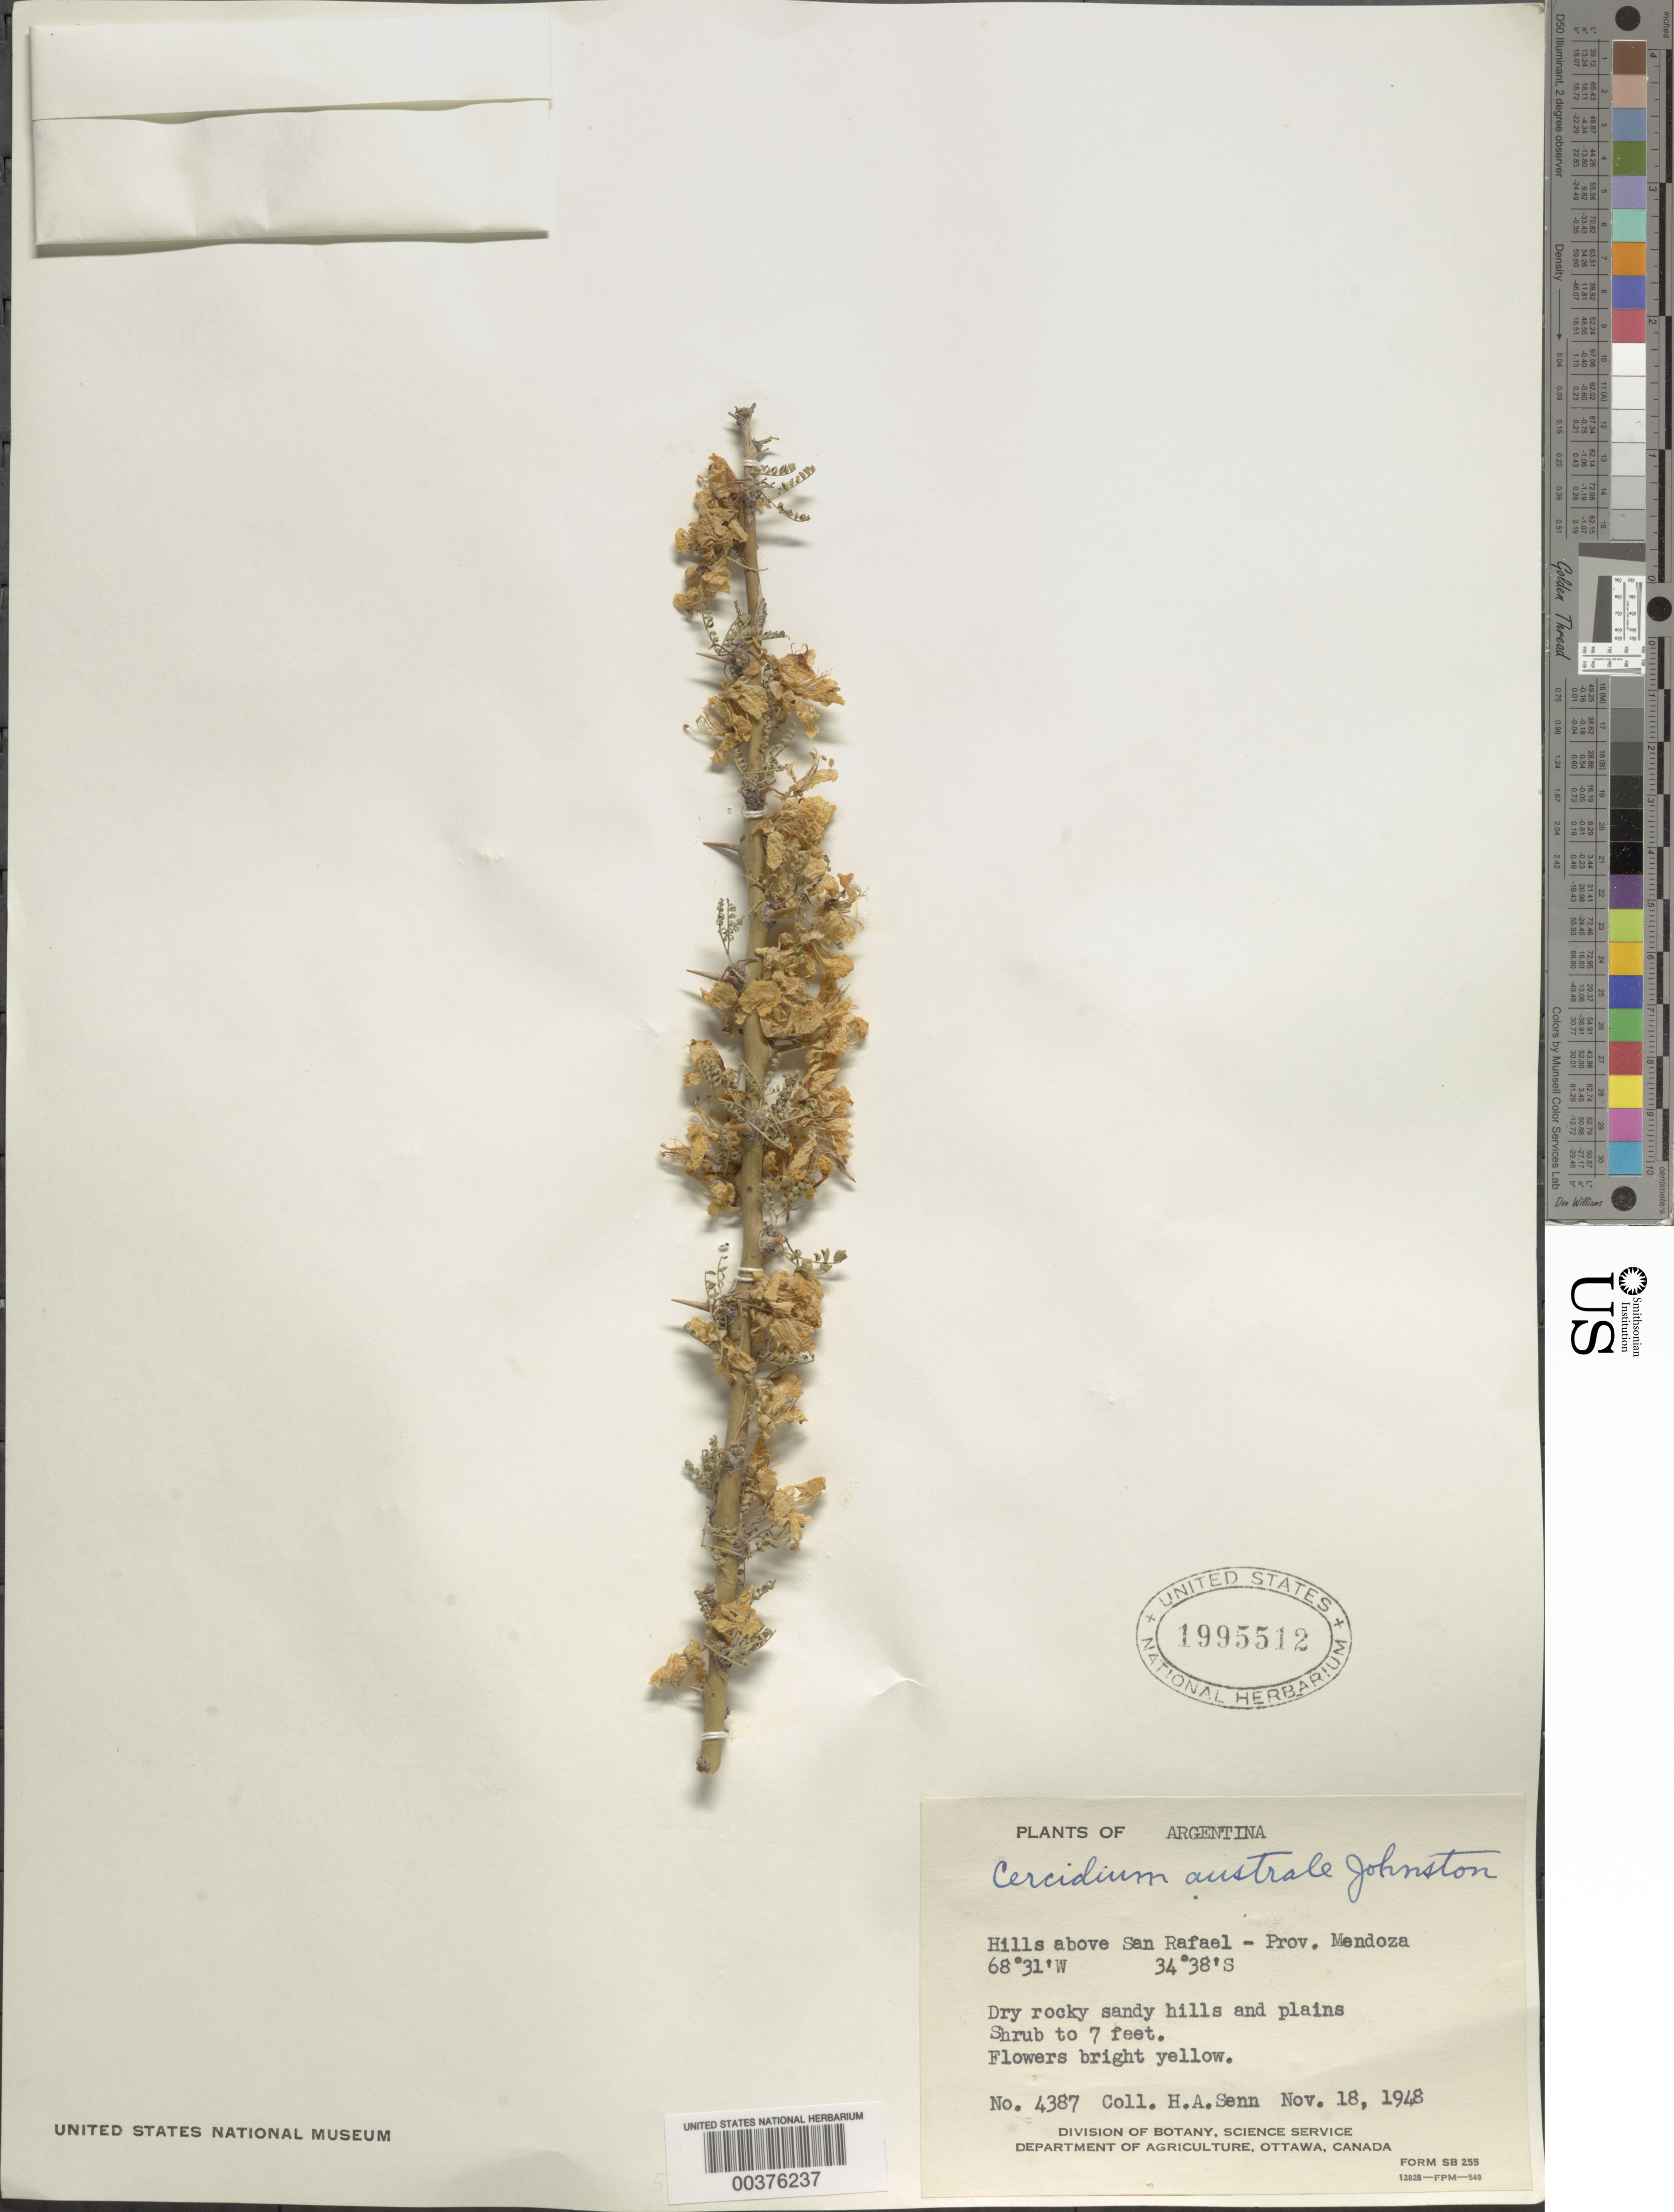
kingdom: Plantae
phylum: Tracheophyta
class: Magnoliopsida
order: Fabales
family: Fabaceae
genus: Parkinsonia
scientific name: Parkinsonia praecox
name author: (Ruiz & Pav.) J.E. Hawkins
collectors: H. A. Senn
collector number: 4387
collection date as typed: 18 Nov 1948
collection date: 1948-11-18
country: Argentina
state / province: Mendoza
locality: Hills above San Rafael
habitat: Dry rocky sandy hills and plains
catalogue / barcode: US 1995512